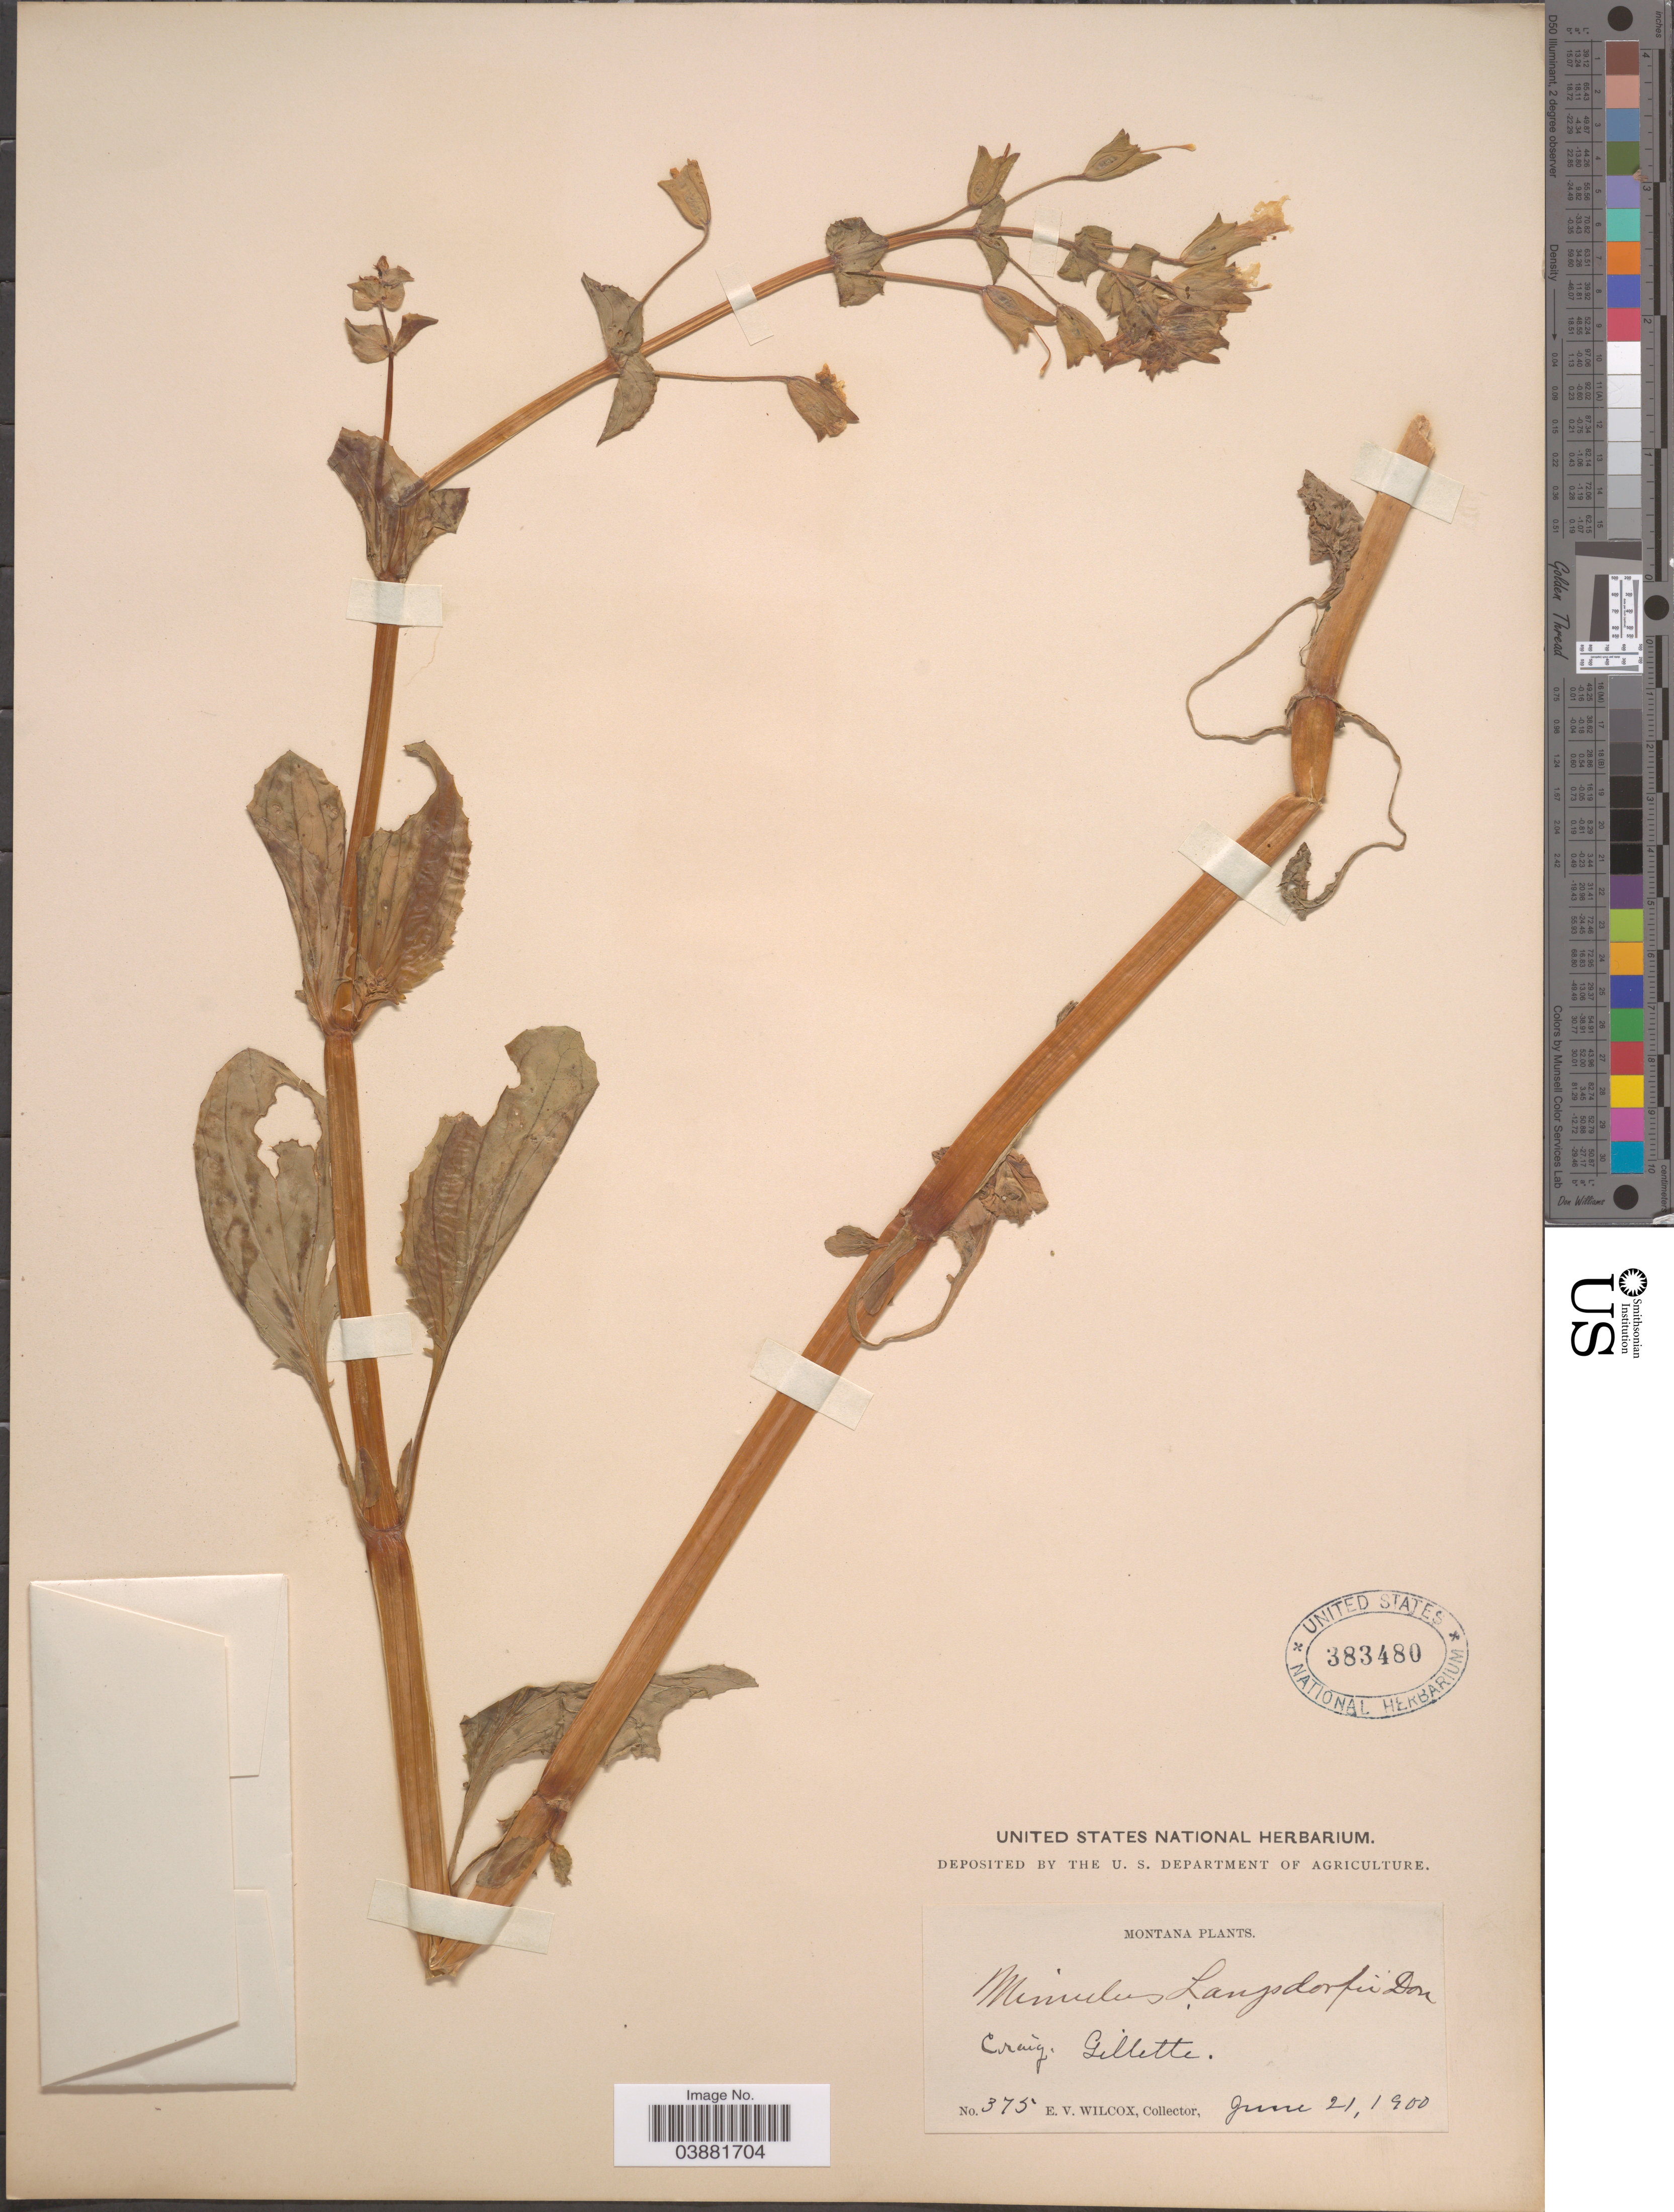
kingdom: Plantae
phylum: Tracheophyta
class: Magnoliopsida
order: Lamiales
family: Phrymaceae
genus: Mimulus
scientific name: Mimulus guttatus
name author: DC.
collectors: E. V. Wilcox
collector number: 375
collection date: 1900-06-21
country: United States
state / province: Montana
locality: Craig. Gillette.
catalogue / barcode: US 383480